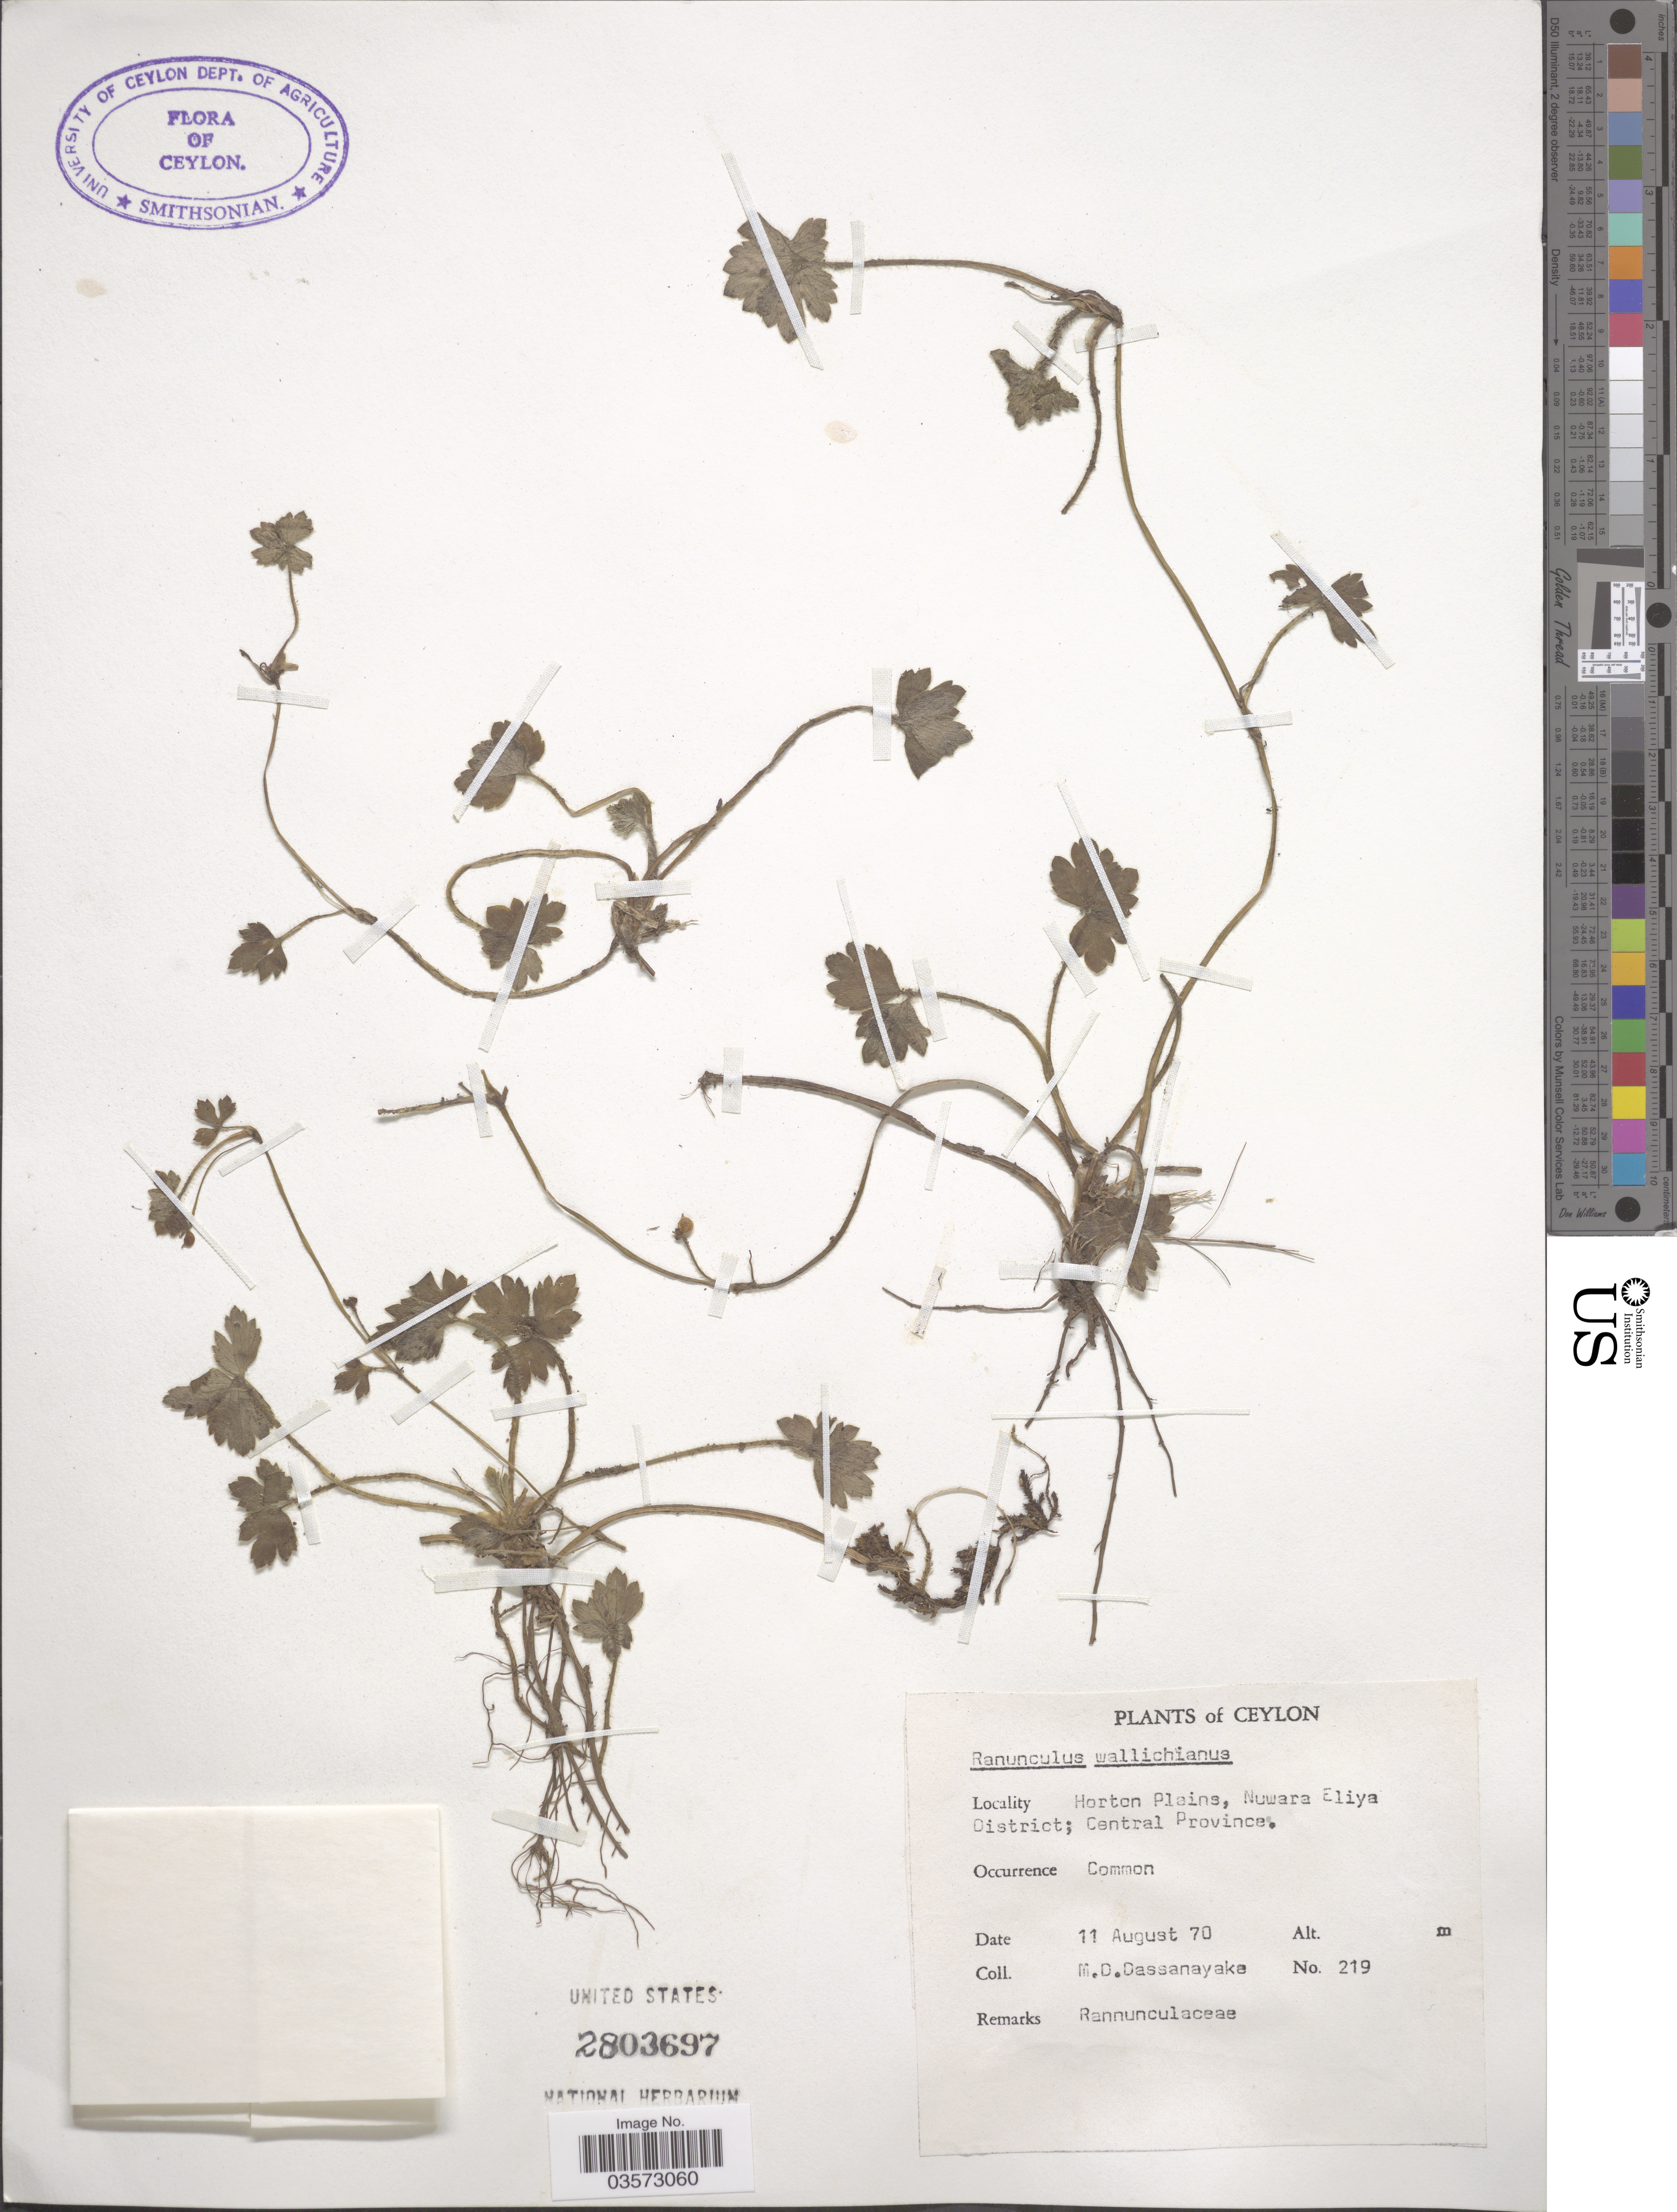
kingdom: Plantae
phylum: Tracheophyta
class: Magnoliopsida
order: Ranunculales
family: Ranunculaceae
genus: Ranunculus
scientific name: Ranunculus wallichianus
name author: Wight & Arn.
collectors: M. D. Dassanayake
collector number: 219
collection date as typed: Transcribed d/m/y: 11/8/70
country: Sri Lanka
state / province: Central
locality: Ceylon. Horton Plains, Nuwara Eliya District.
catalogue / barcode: US 2803697